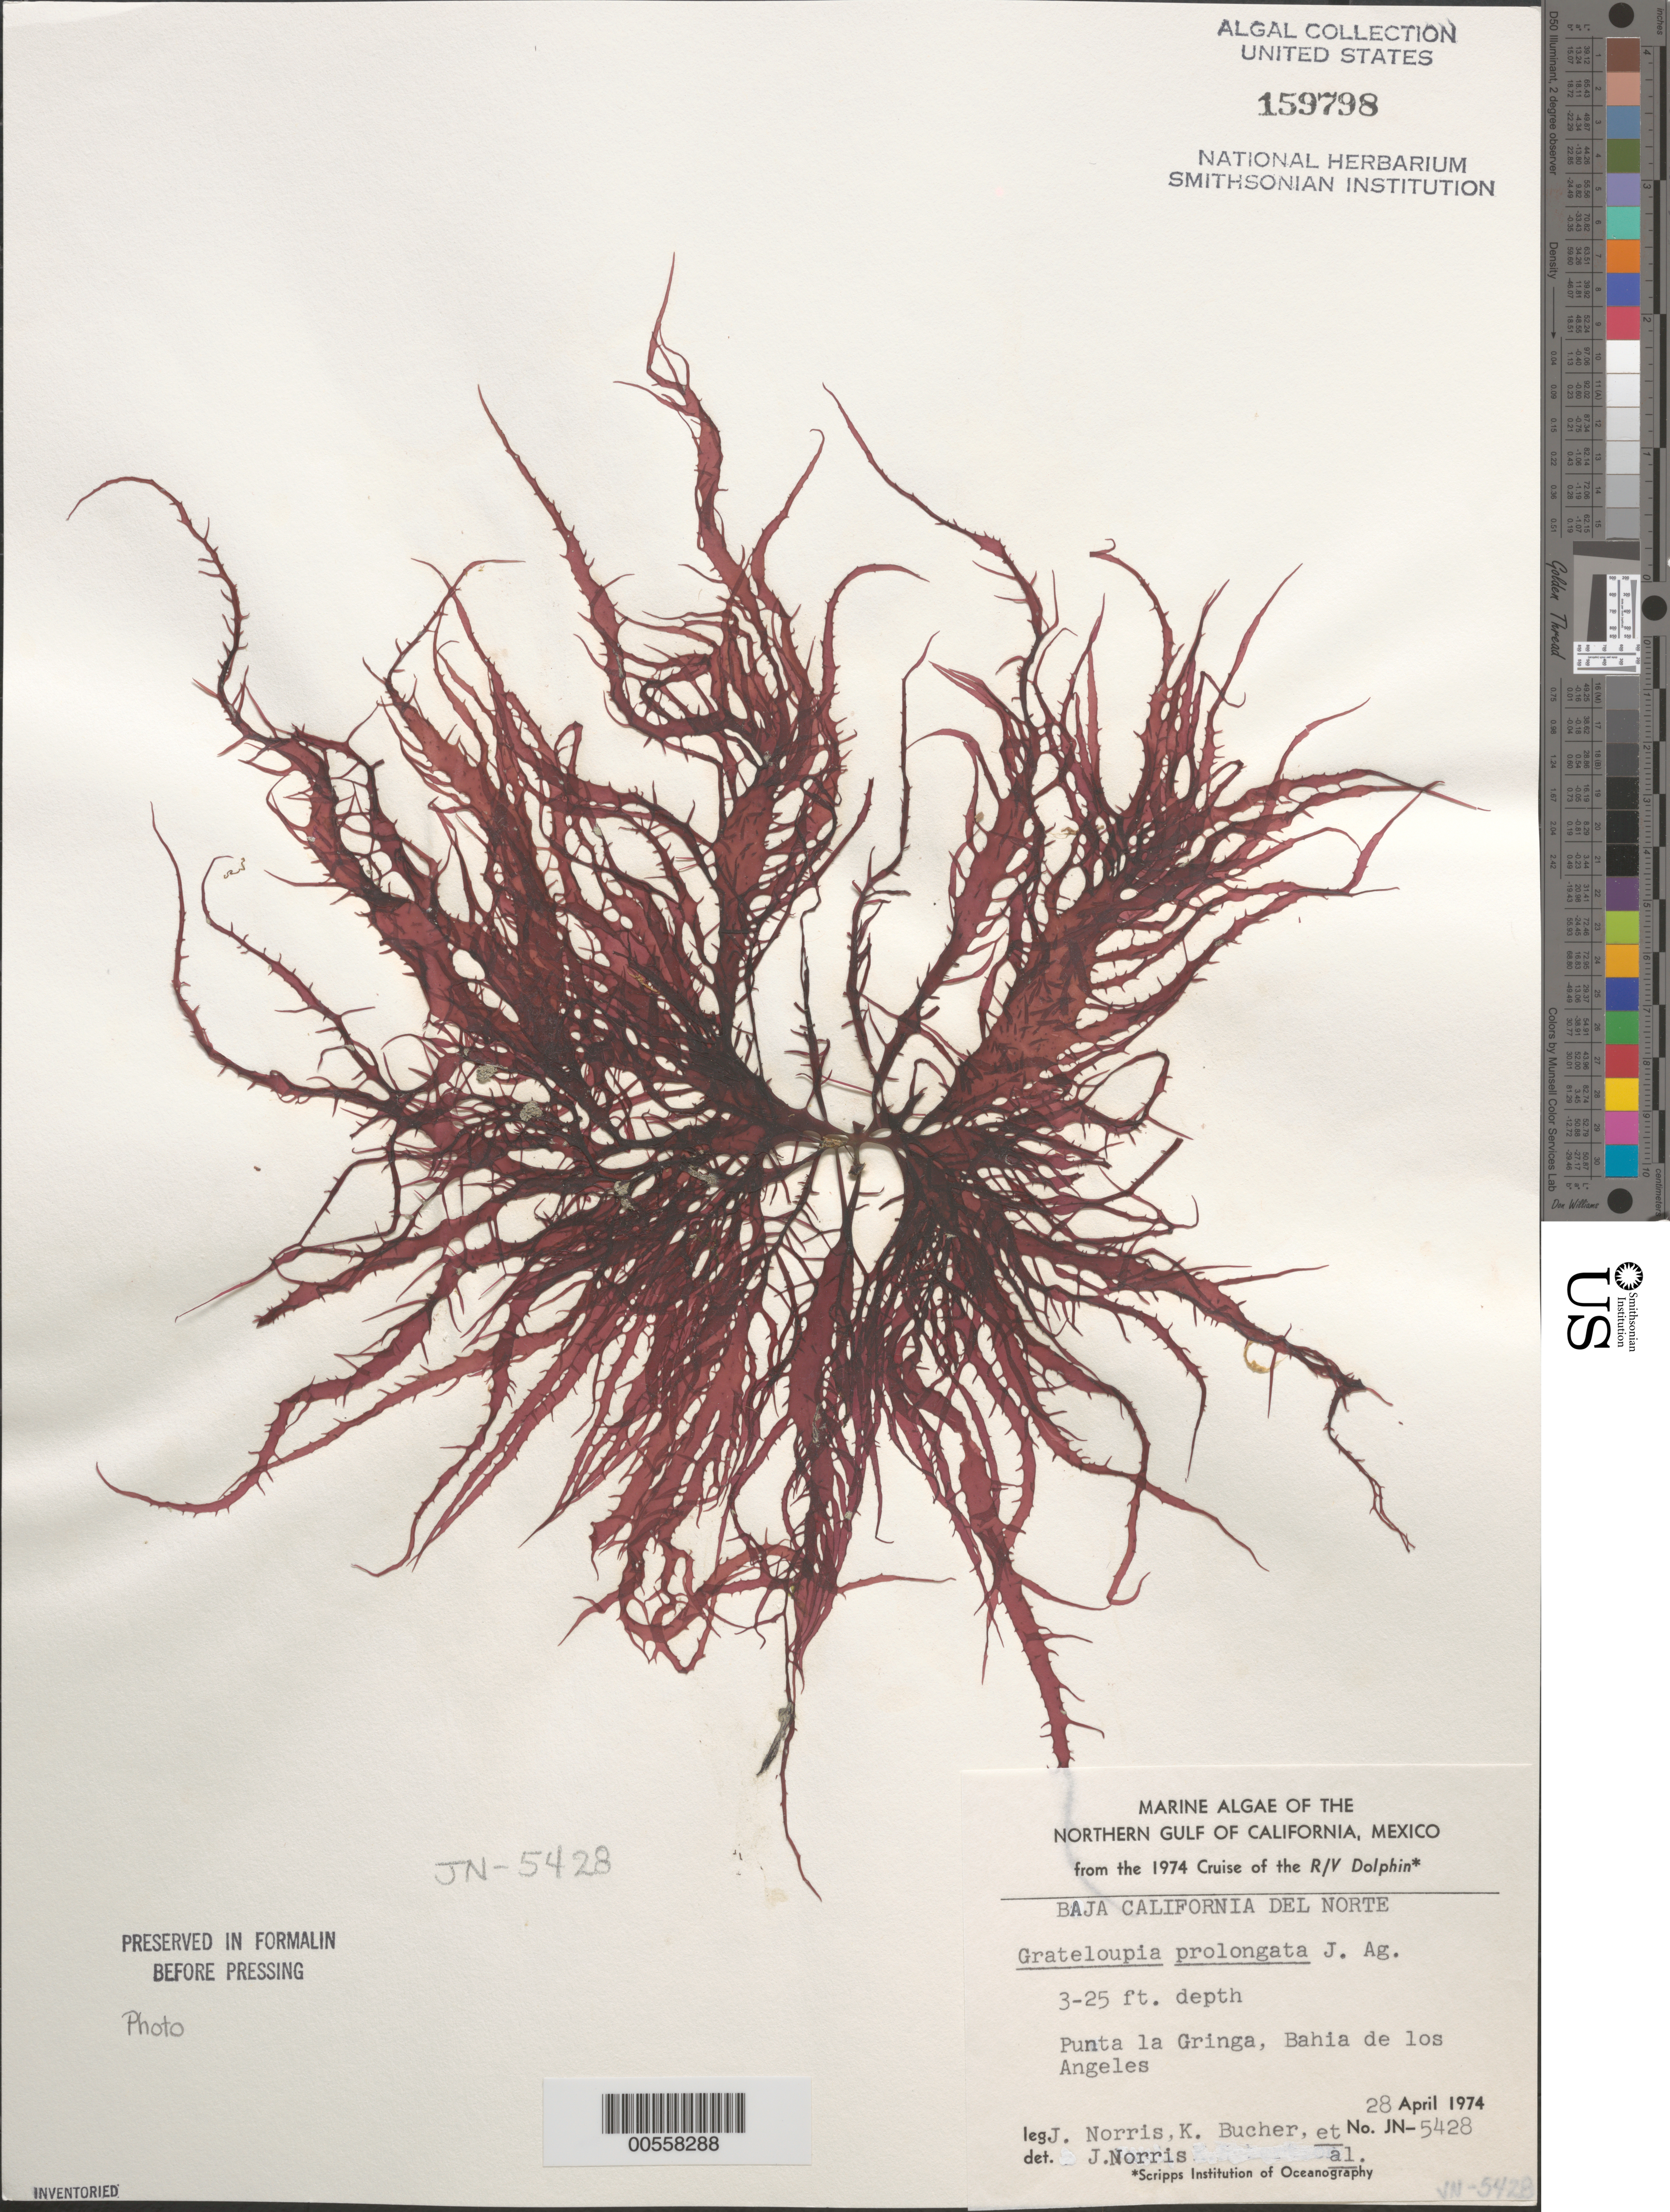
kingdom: Plantae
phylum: Rhodophyta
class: Florideophyceae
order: Halymeniales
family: Halymeniaceae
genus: Grateloupia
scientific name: Grateloupia prolongata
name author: J. Agardh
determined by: Norris, James N.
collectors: J. N. Norris & K. E. Bucher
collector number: JN-5428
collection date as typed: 28 Apr 1974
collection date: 1974-04-28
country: Mexico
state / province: Baja California Norte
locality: Punta La Gringa, Bahia de los Angeles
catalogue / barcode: US 159798